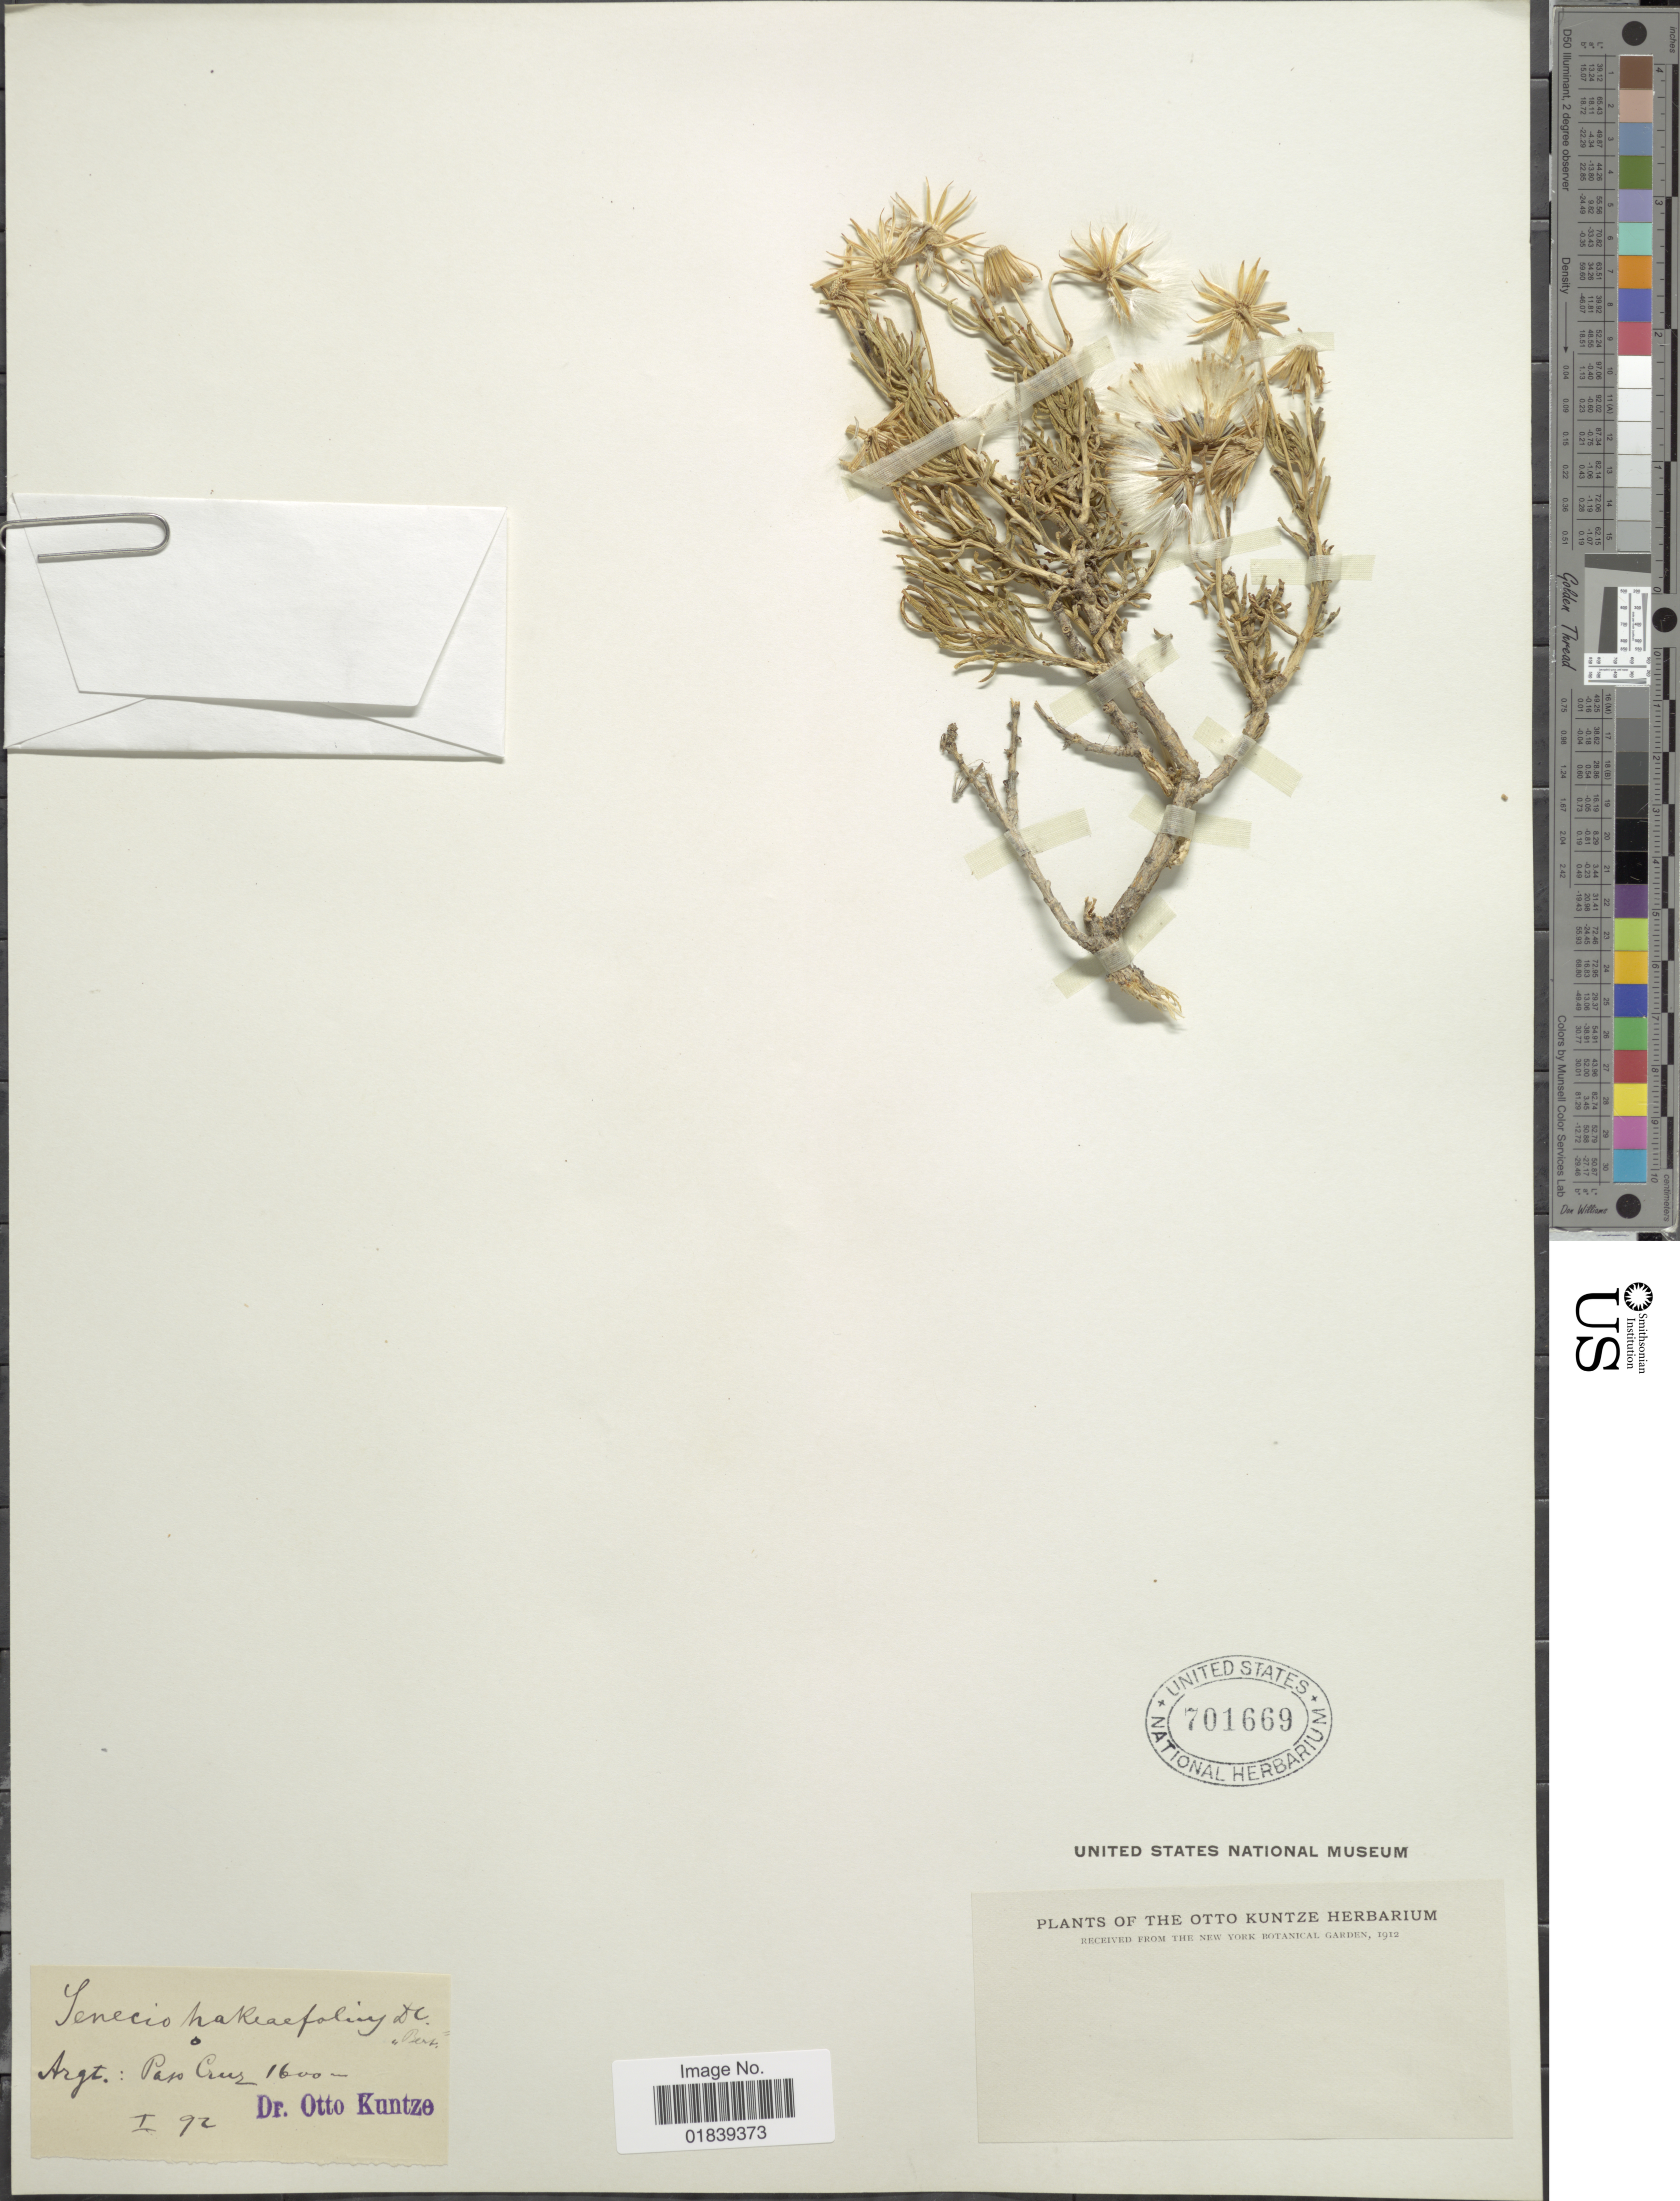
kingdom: Plantae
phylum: Tracheophyta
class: Magnoliopsida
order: Asterales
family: Asteraceae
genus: Senecio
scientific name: Senecio hakeifolius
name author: Bertero ex DC.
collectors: C.E.O. Kuntze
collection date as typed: Transcribed d/m/y: /1/92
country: Argentina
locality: Argt., Paso Cruz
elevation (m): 1600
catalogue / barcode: US 701669